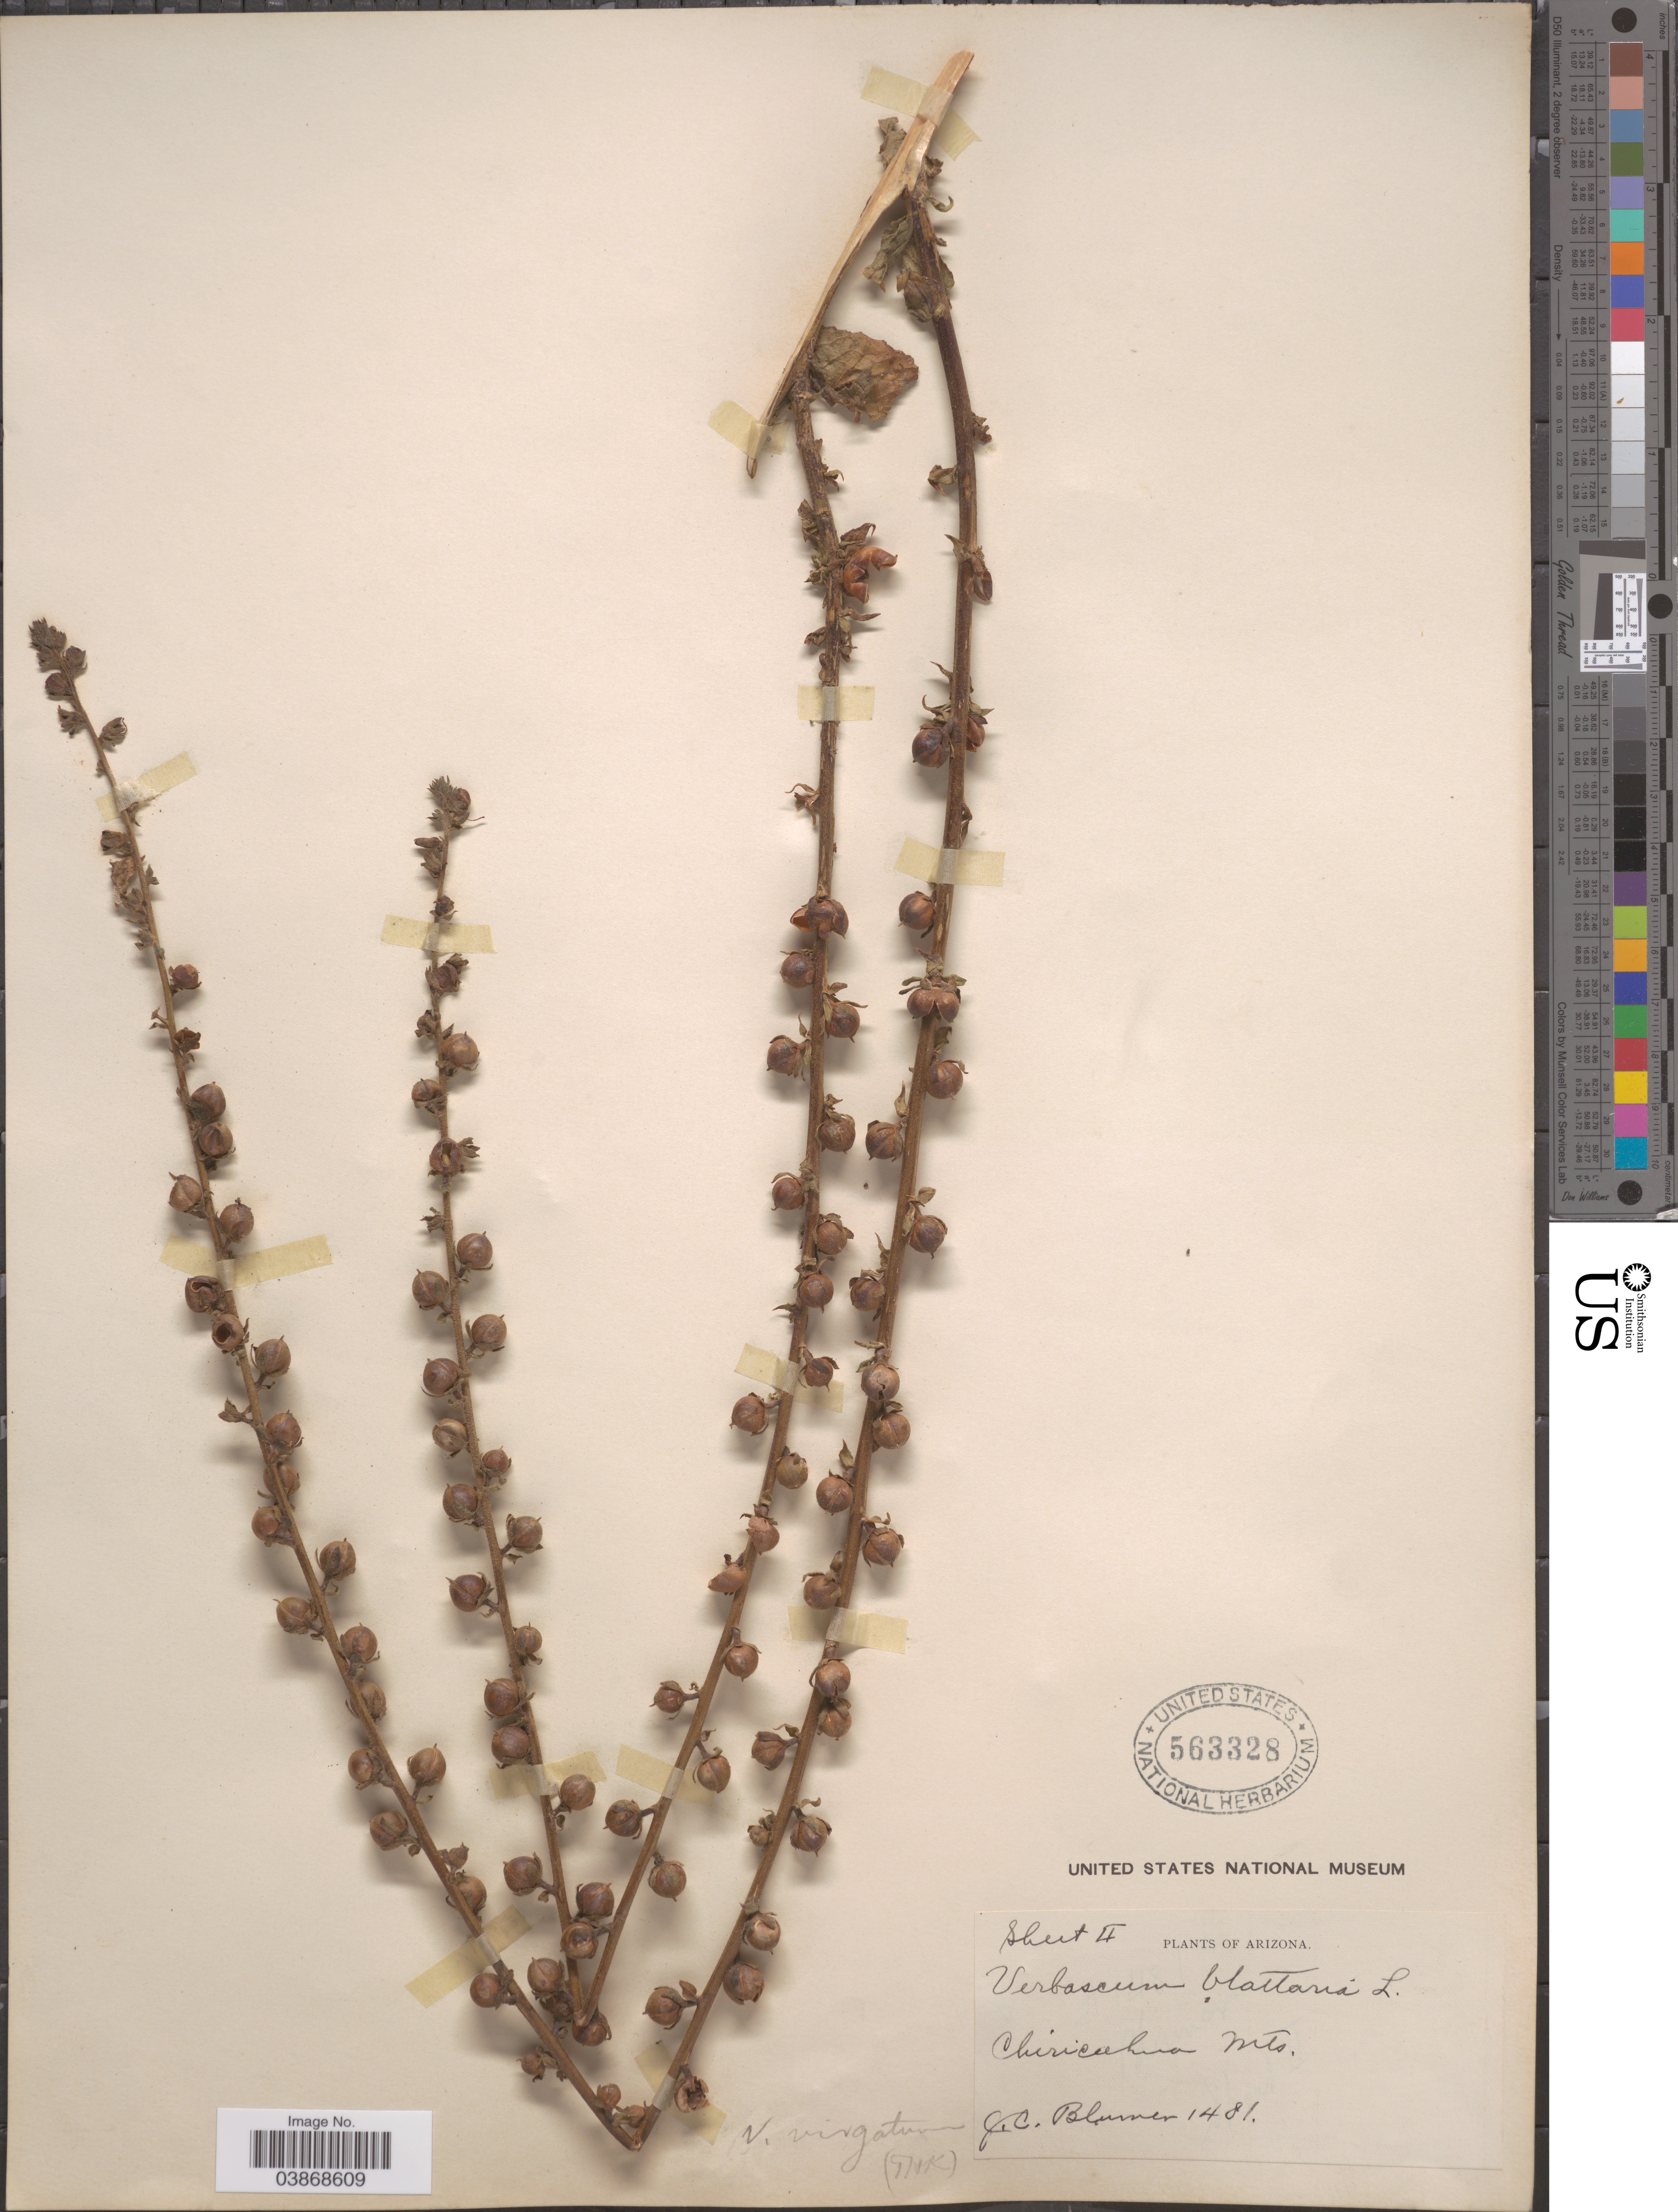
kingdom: Plantae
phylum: Tracheophyta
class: Magnoliopsida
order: Lamiales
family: Scrophulariaceae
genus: Verbascum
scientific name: Verbascum thapsus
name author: L.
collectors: J. C. Blumer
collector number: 1481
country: United States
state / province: Arizona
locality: Chiricahua Mts.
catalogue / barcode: US 563328